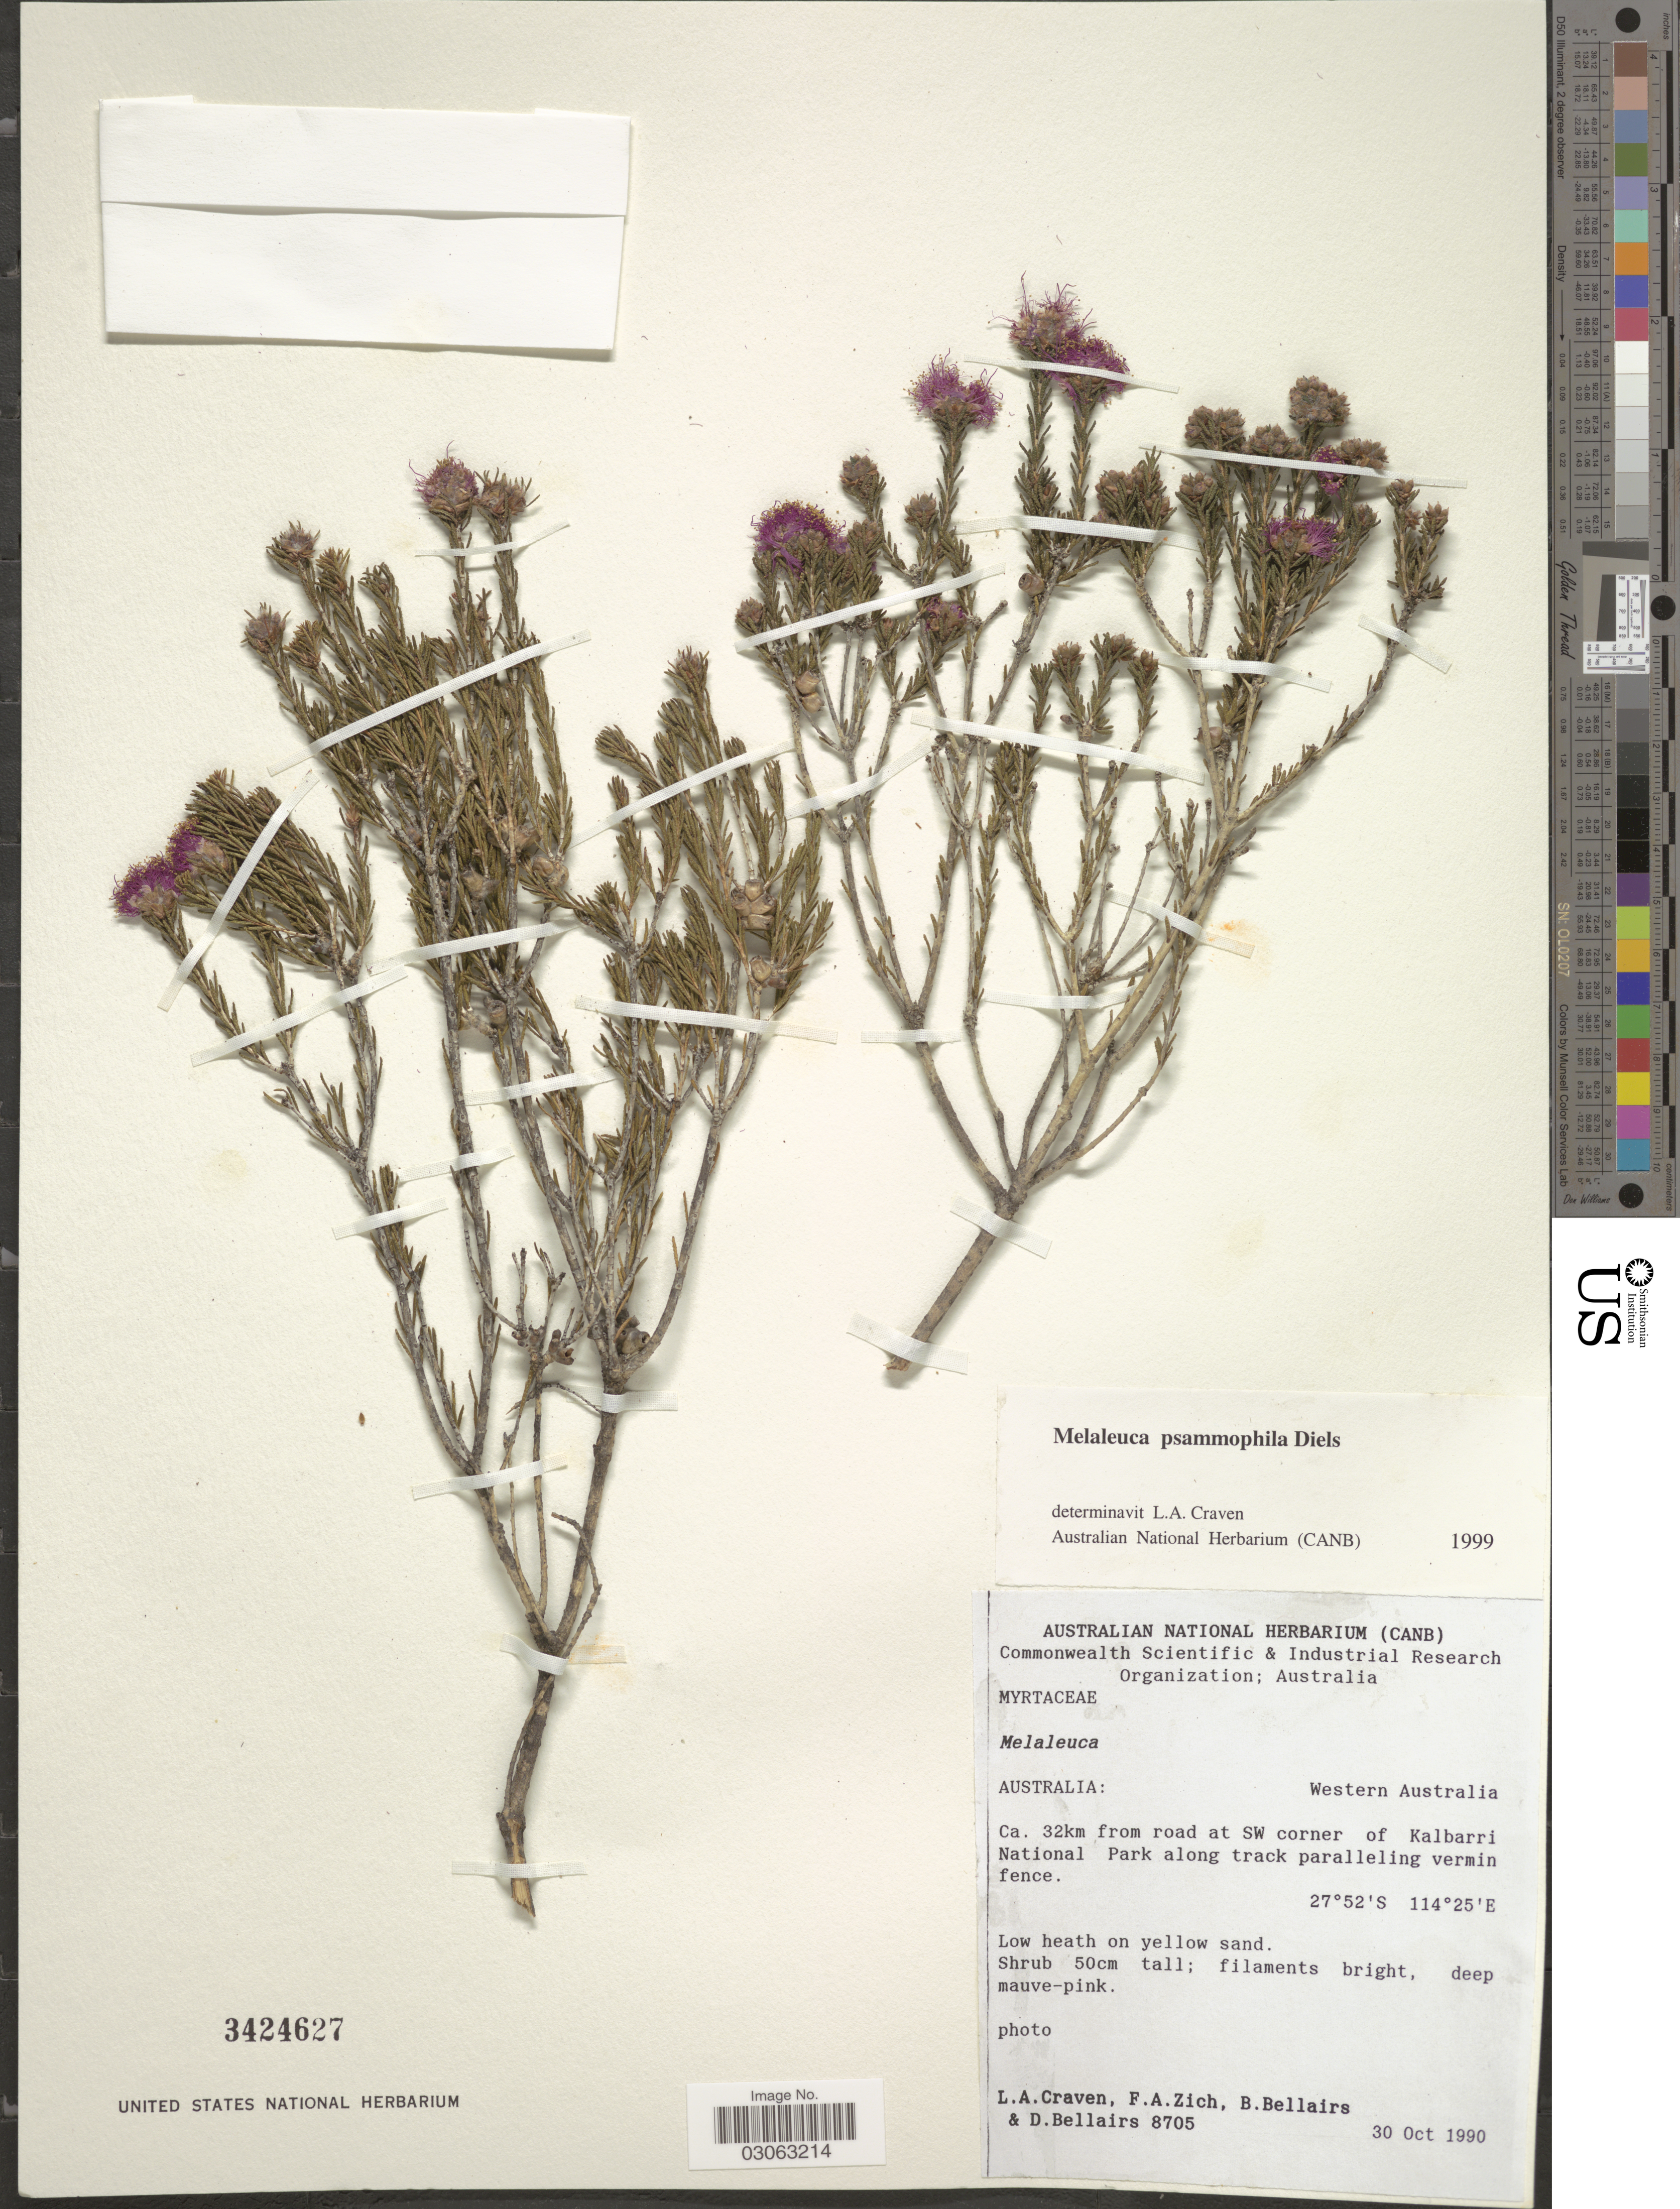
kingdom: Plantae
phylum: Tracheophyta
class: Magnoliopsida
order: Myrtales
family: Myrtaceae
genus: Melaleuca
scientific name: Melaleuca psammophila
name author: Diels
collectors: L. A. Craven, F. Zich, B. Bellairs & D. Bellairs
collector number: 8705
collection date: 1990-10-30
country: Australia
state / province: Western Australia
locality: Ca. 32km from road at SW corner of Kalbarri National Park along track paralleling vermin fence.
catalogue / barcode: US 3424627